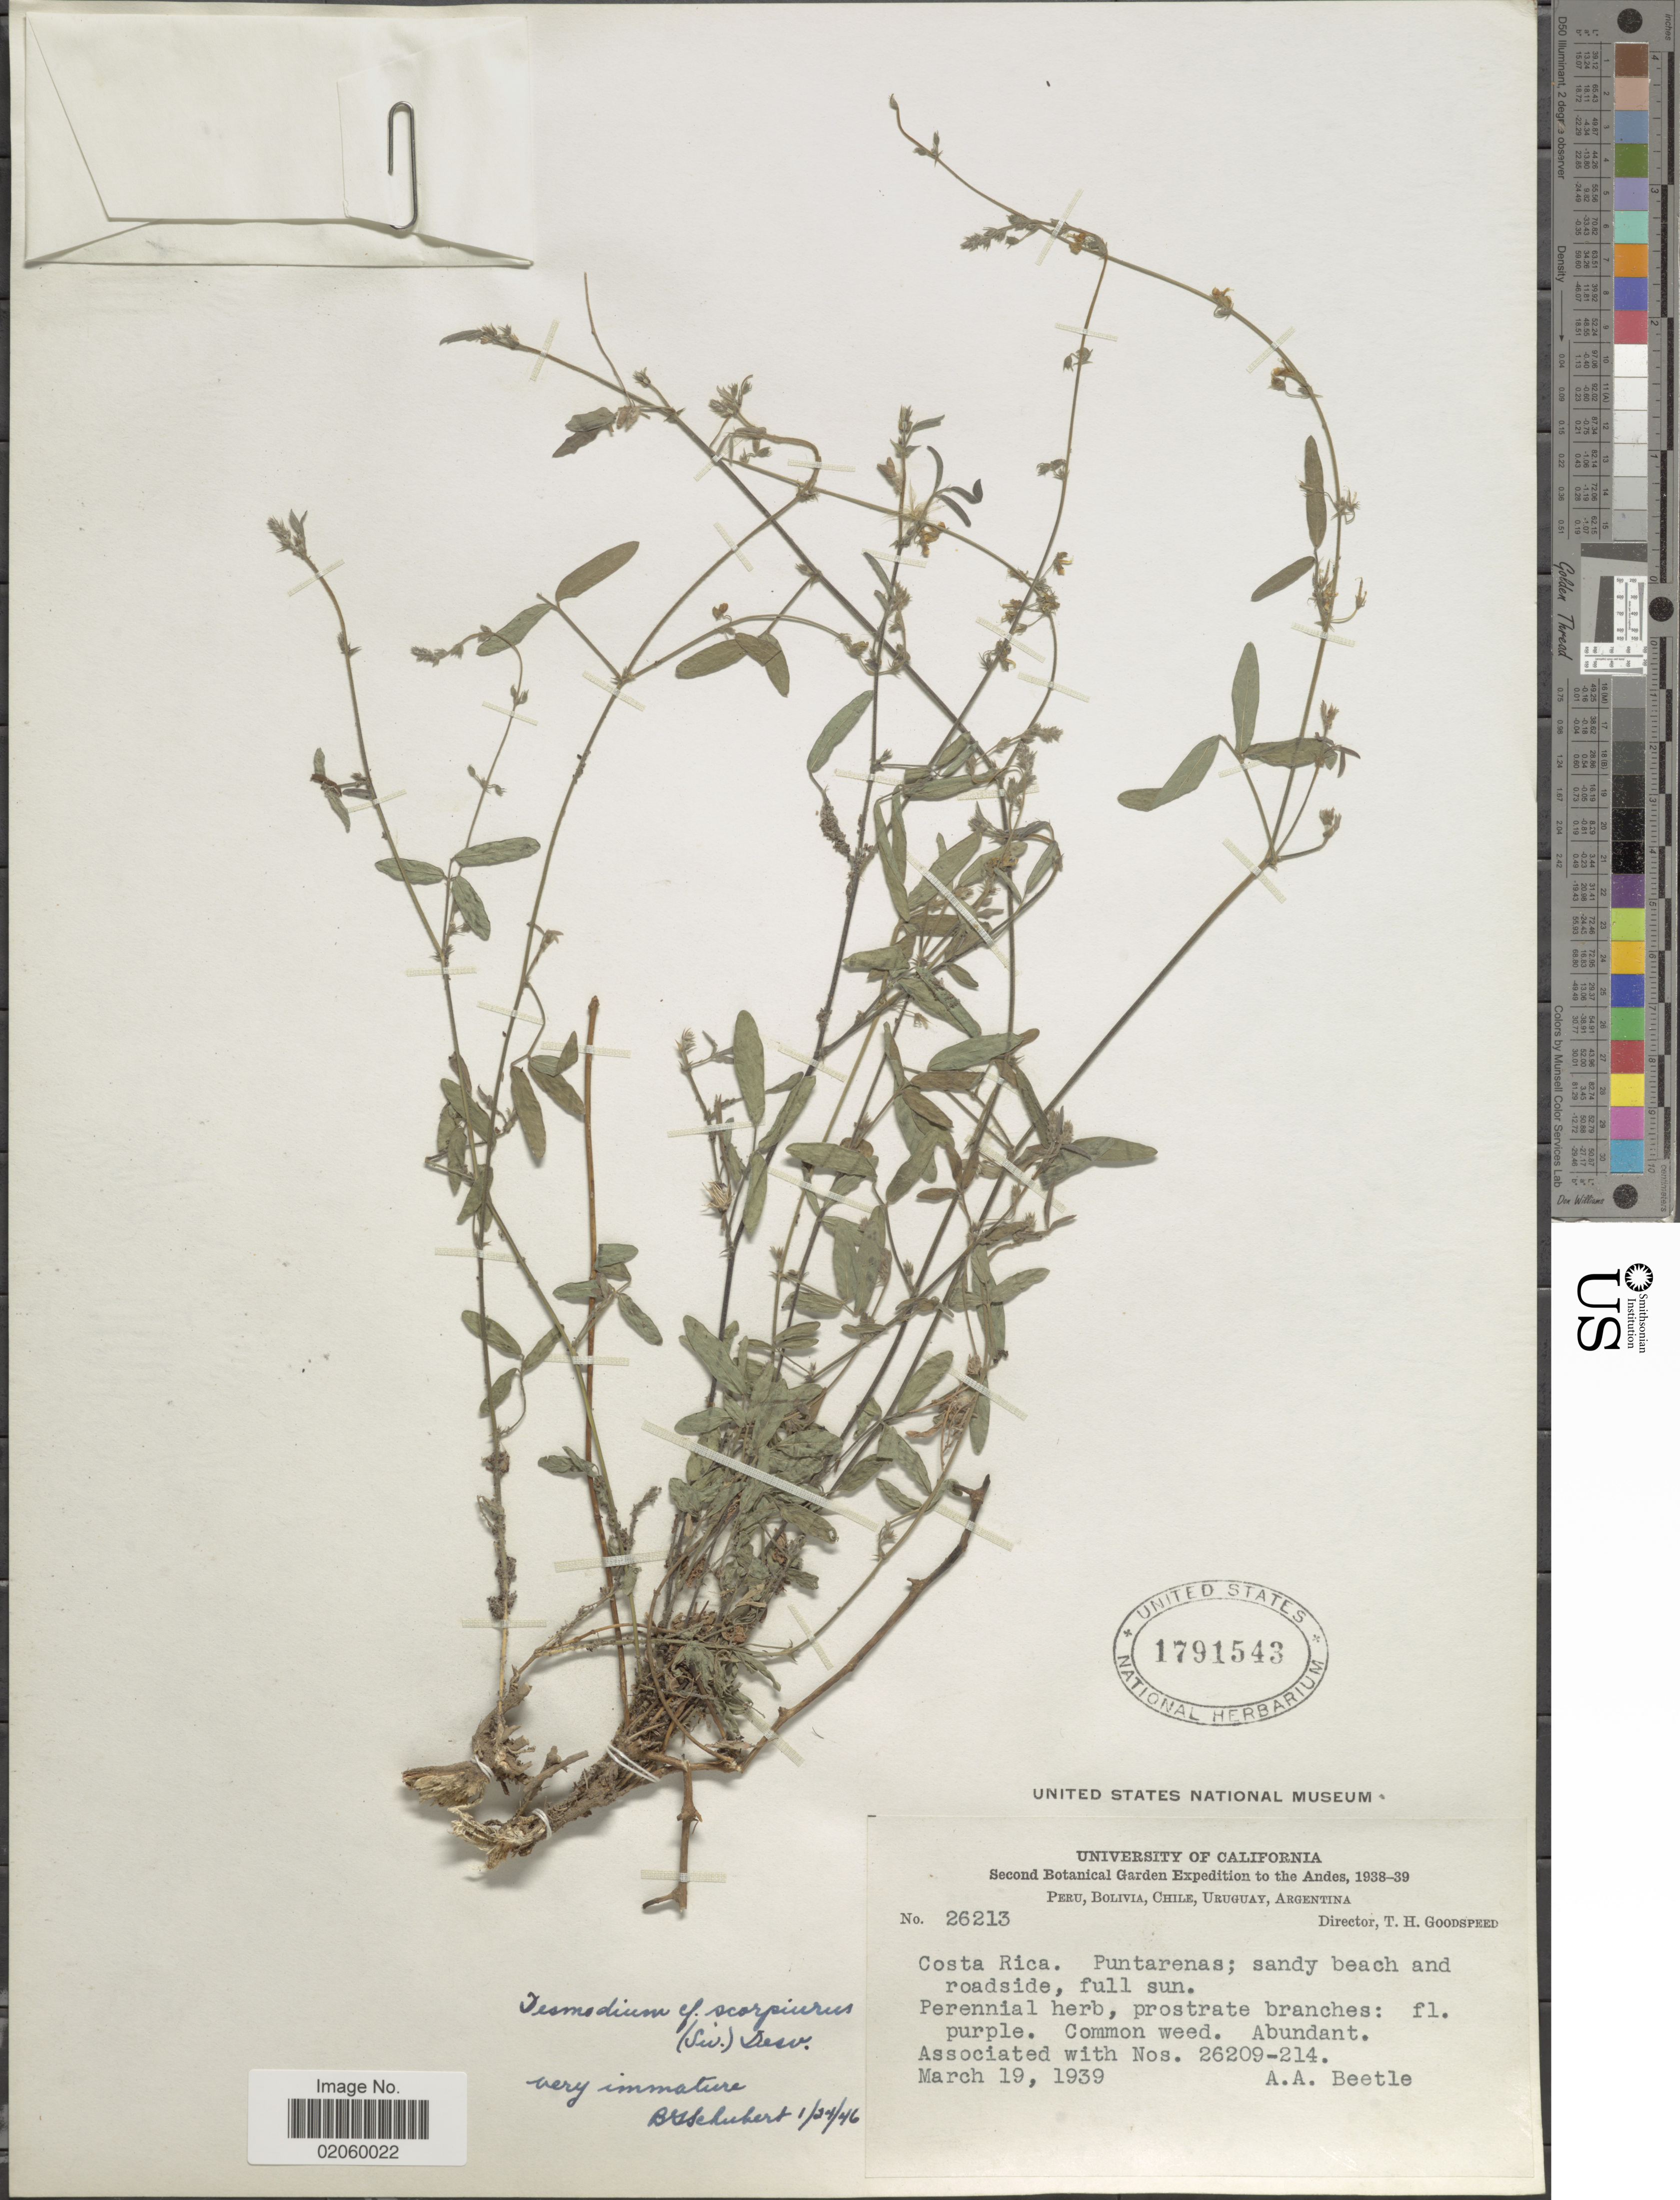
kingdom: Plantae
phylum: Tracheophyta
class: Magnoliopsida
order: Fabales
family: Fabaceae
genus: Desmodium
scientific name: Desmodium scorpiurus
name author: (Sw.) Desv. ex DC.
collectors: A. A. Beetle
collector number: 2613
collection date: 1939-03-19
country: Costa Rica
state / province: Puntarenas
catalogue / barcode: US 1791543